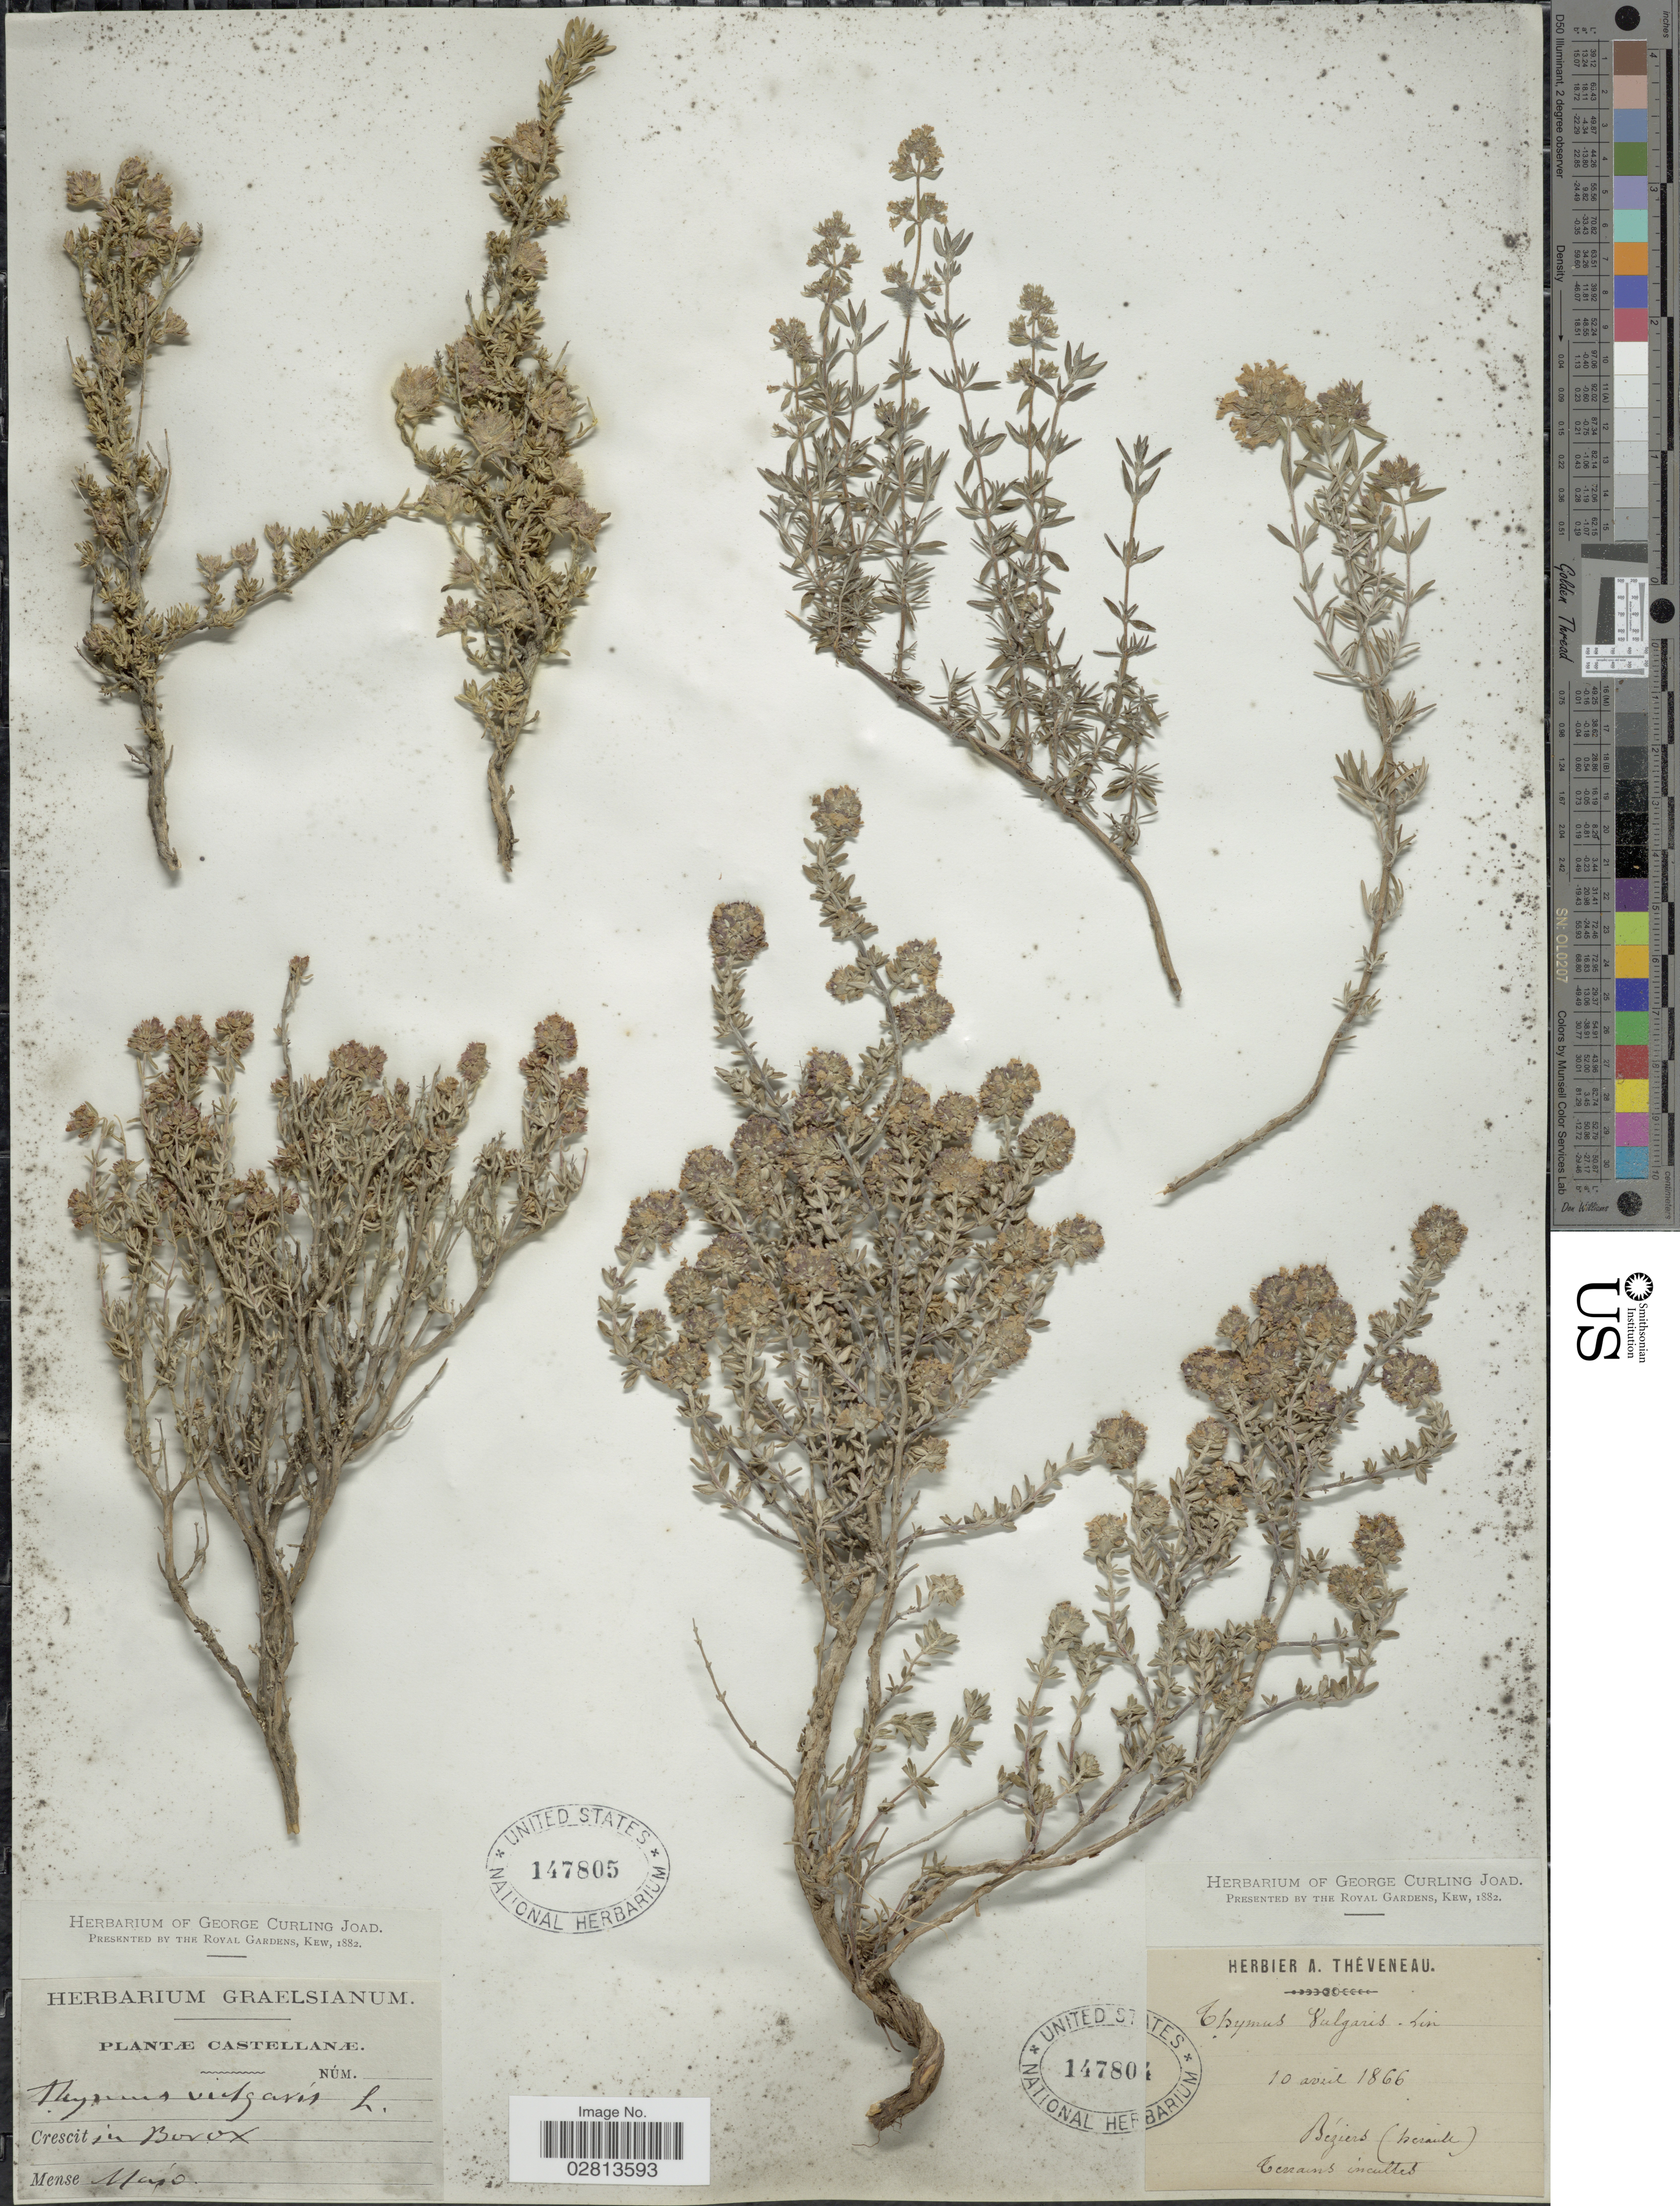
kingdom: Plantae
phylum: Tracheophyta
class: Magnoliopsida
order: Lamiales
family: Lamiaceae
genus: Thymus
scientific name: Thymus vulgaris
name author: L.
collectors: ex Herb. Graelsianum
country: Spain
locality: Castellanæ. In Borox.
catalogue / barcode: US 147805-2